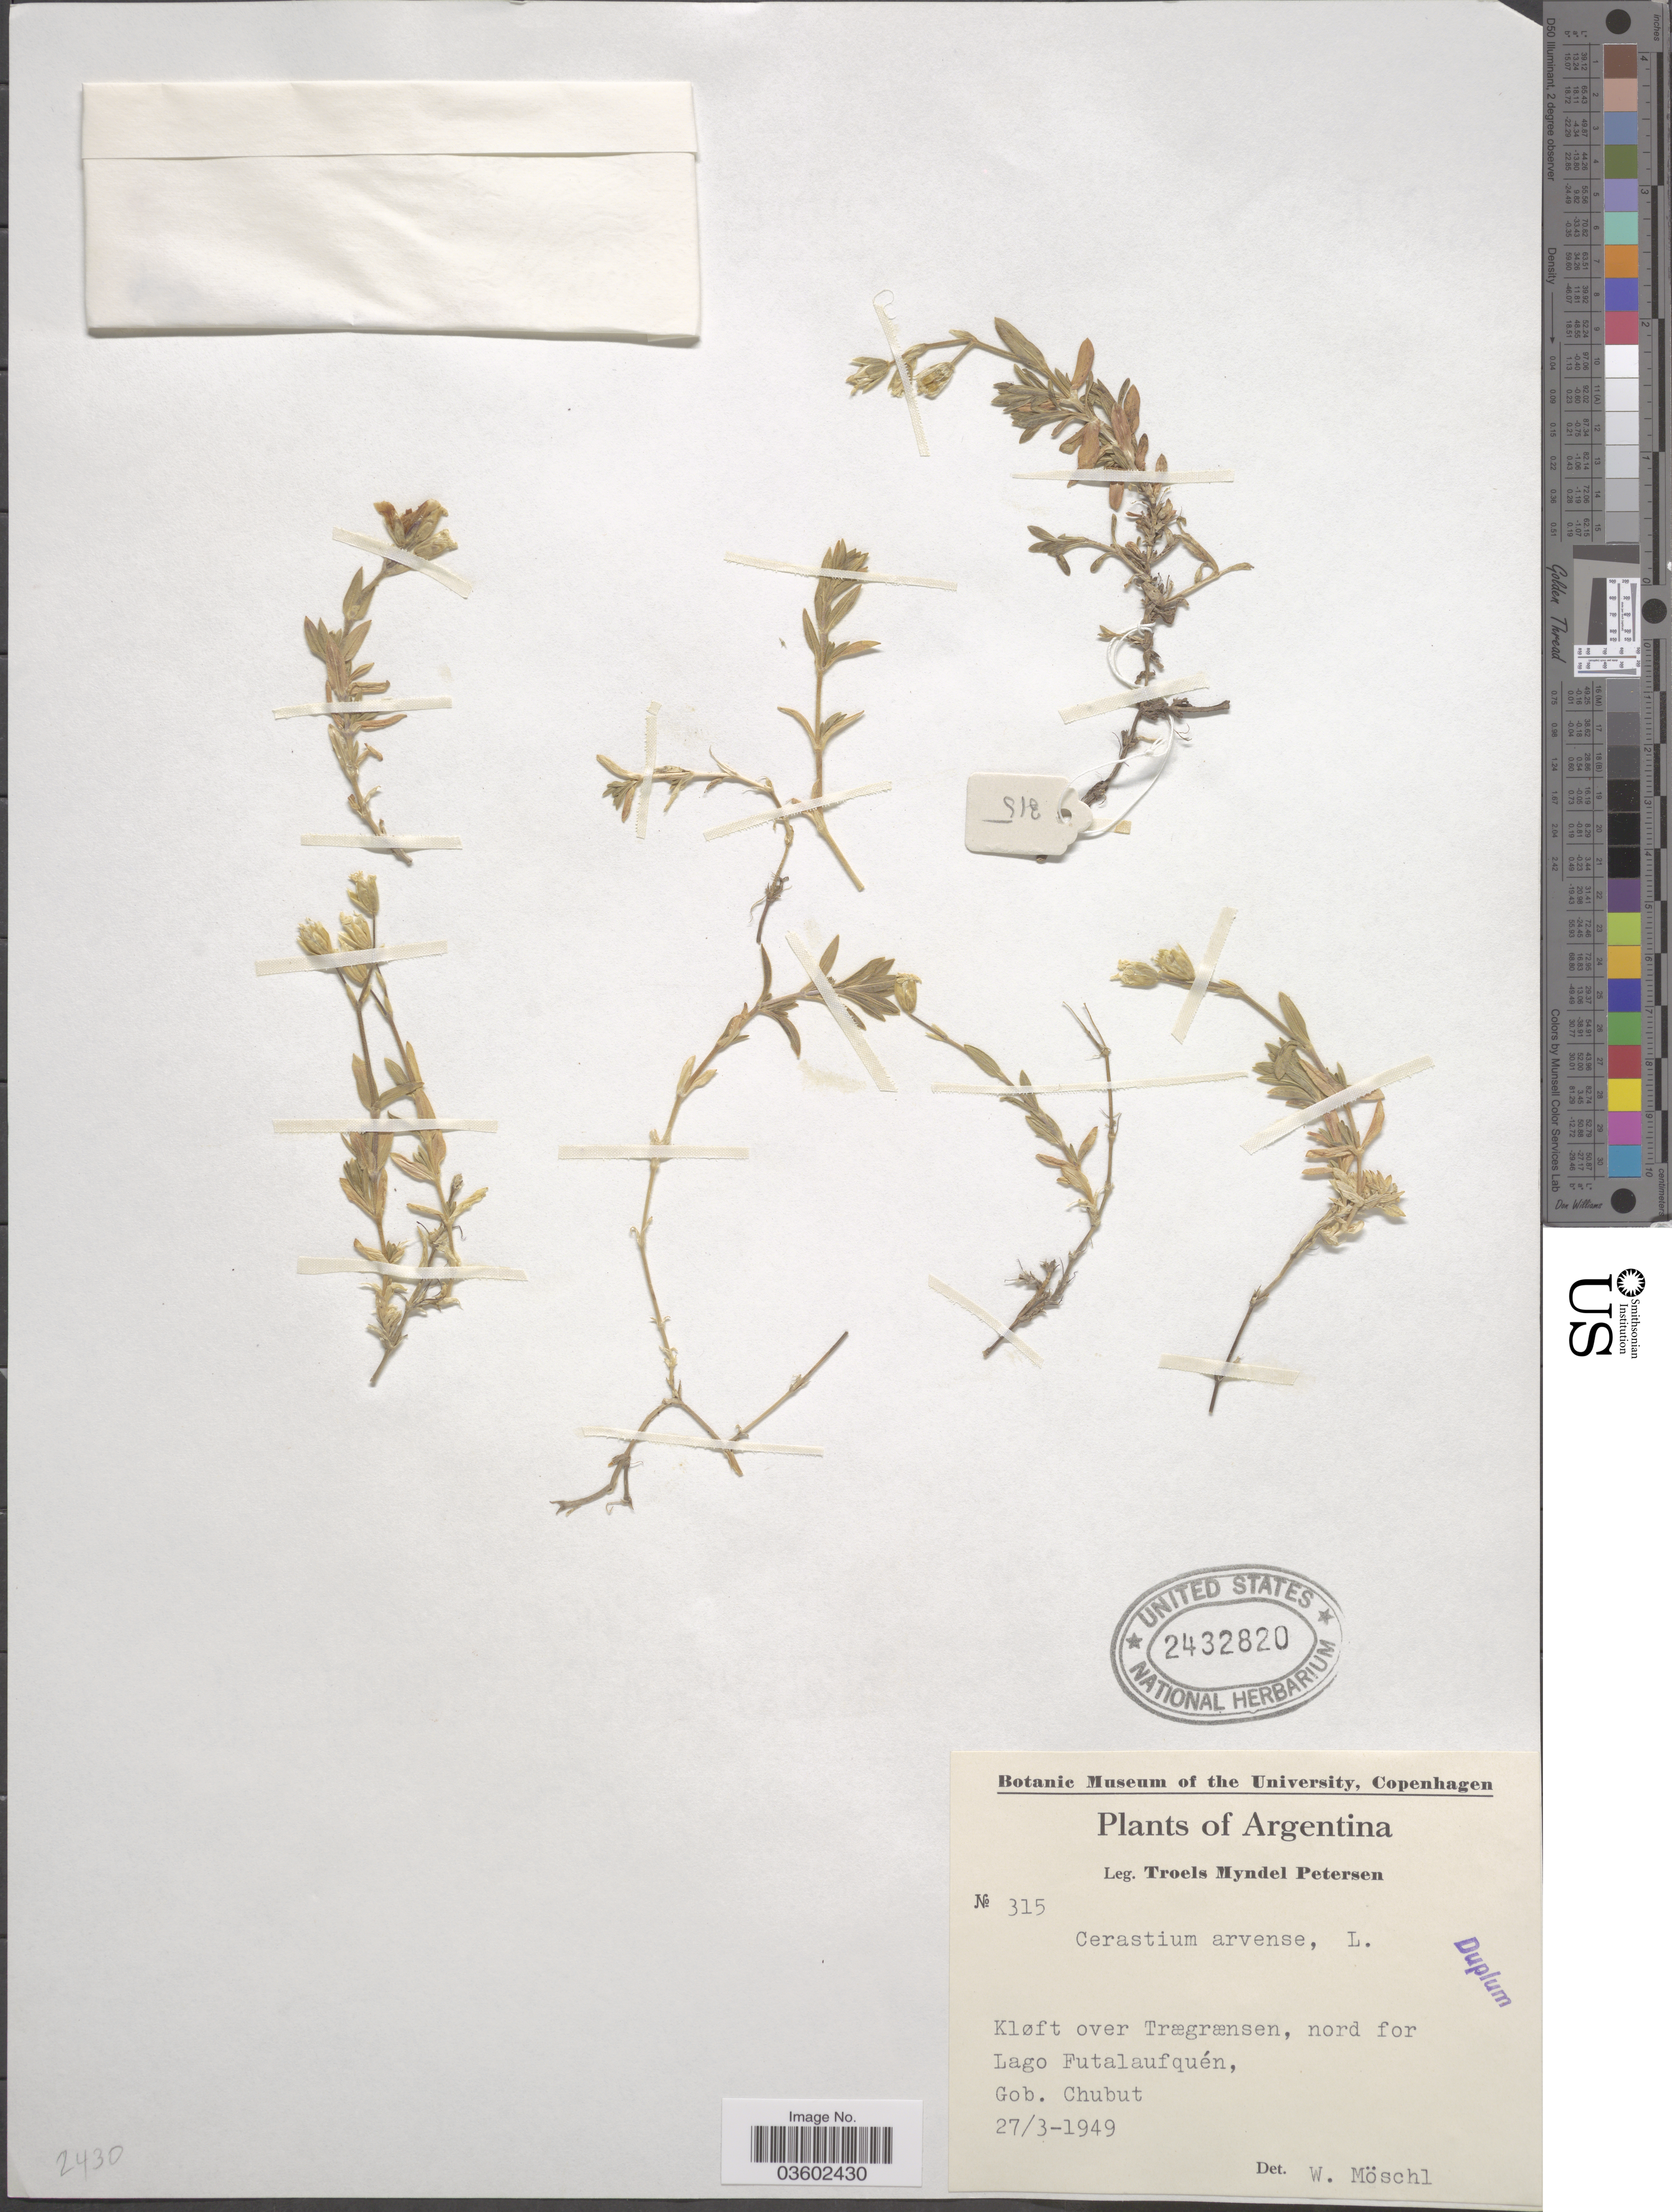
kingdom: Plantae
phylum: Tracheophyta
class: Magnoliopsida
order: Caryophyllales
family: Caryophyllaceae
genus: Cerastium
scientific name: Cerastium arvense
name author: L.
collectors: T. M. Petersen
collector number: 315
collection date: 1949-03-27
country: Argentina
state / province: Chubut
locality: Kløft over Trægrænsen, nord for Lago Futalaufquén. Gob. Chubut.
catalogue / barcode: US 2432820